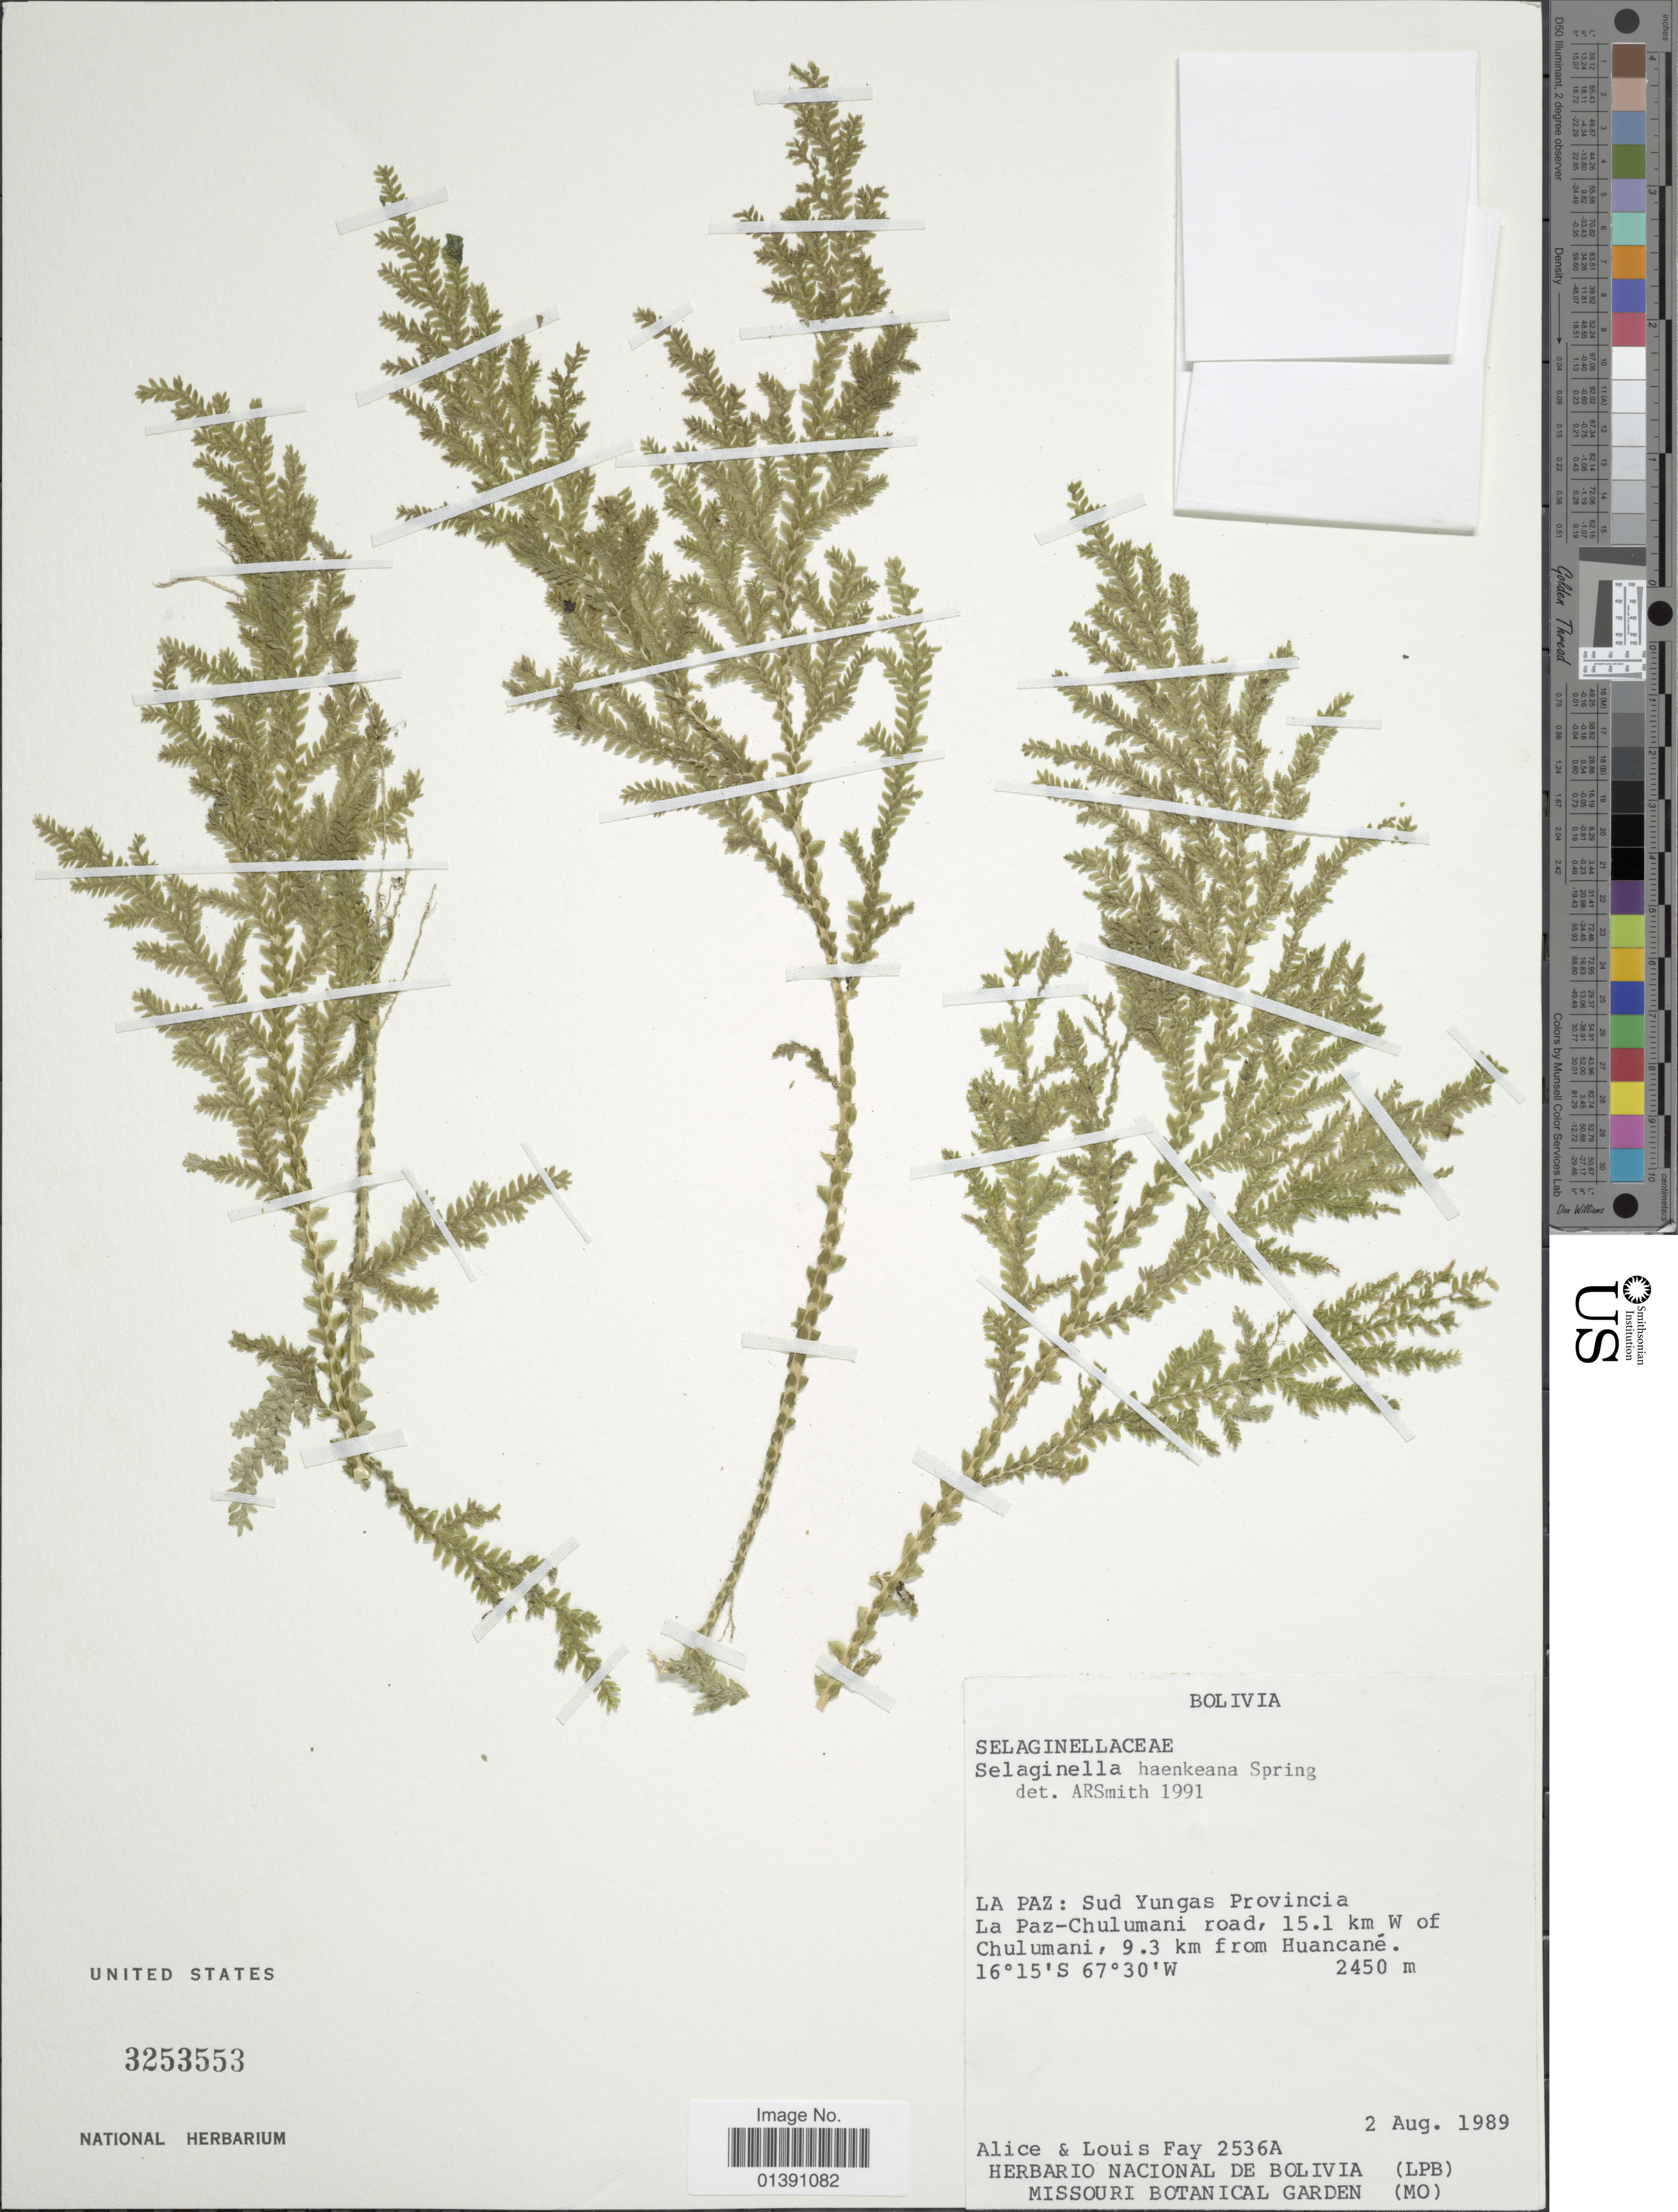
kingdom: Plantae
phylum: Tracheophyta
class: Lycopodiopsida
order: Selaginellales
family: Selaginellaceae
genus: Selaginella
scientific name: Selaginella haenkeana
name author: Spring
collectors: A. Fay & L. Fay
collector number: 2536A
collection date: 1989-08-02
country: Bolivia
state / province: La Paz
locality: Sud Yungas Provincia La Paz-Chulumani road, 15.1 km W of Chulumani, 9.3 km from Huancané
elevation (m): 2450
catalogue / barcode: US 3253553